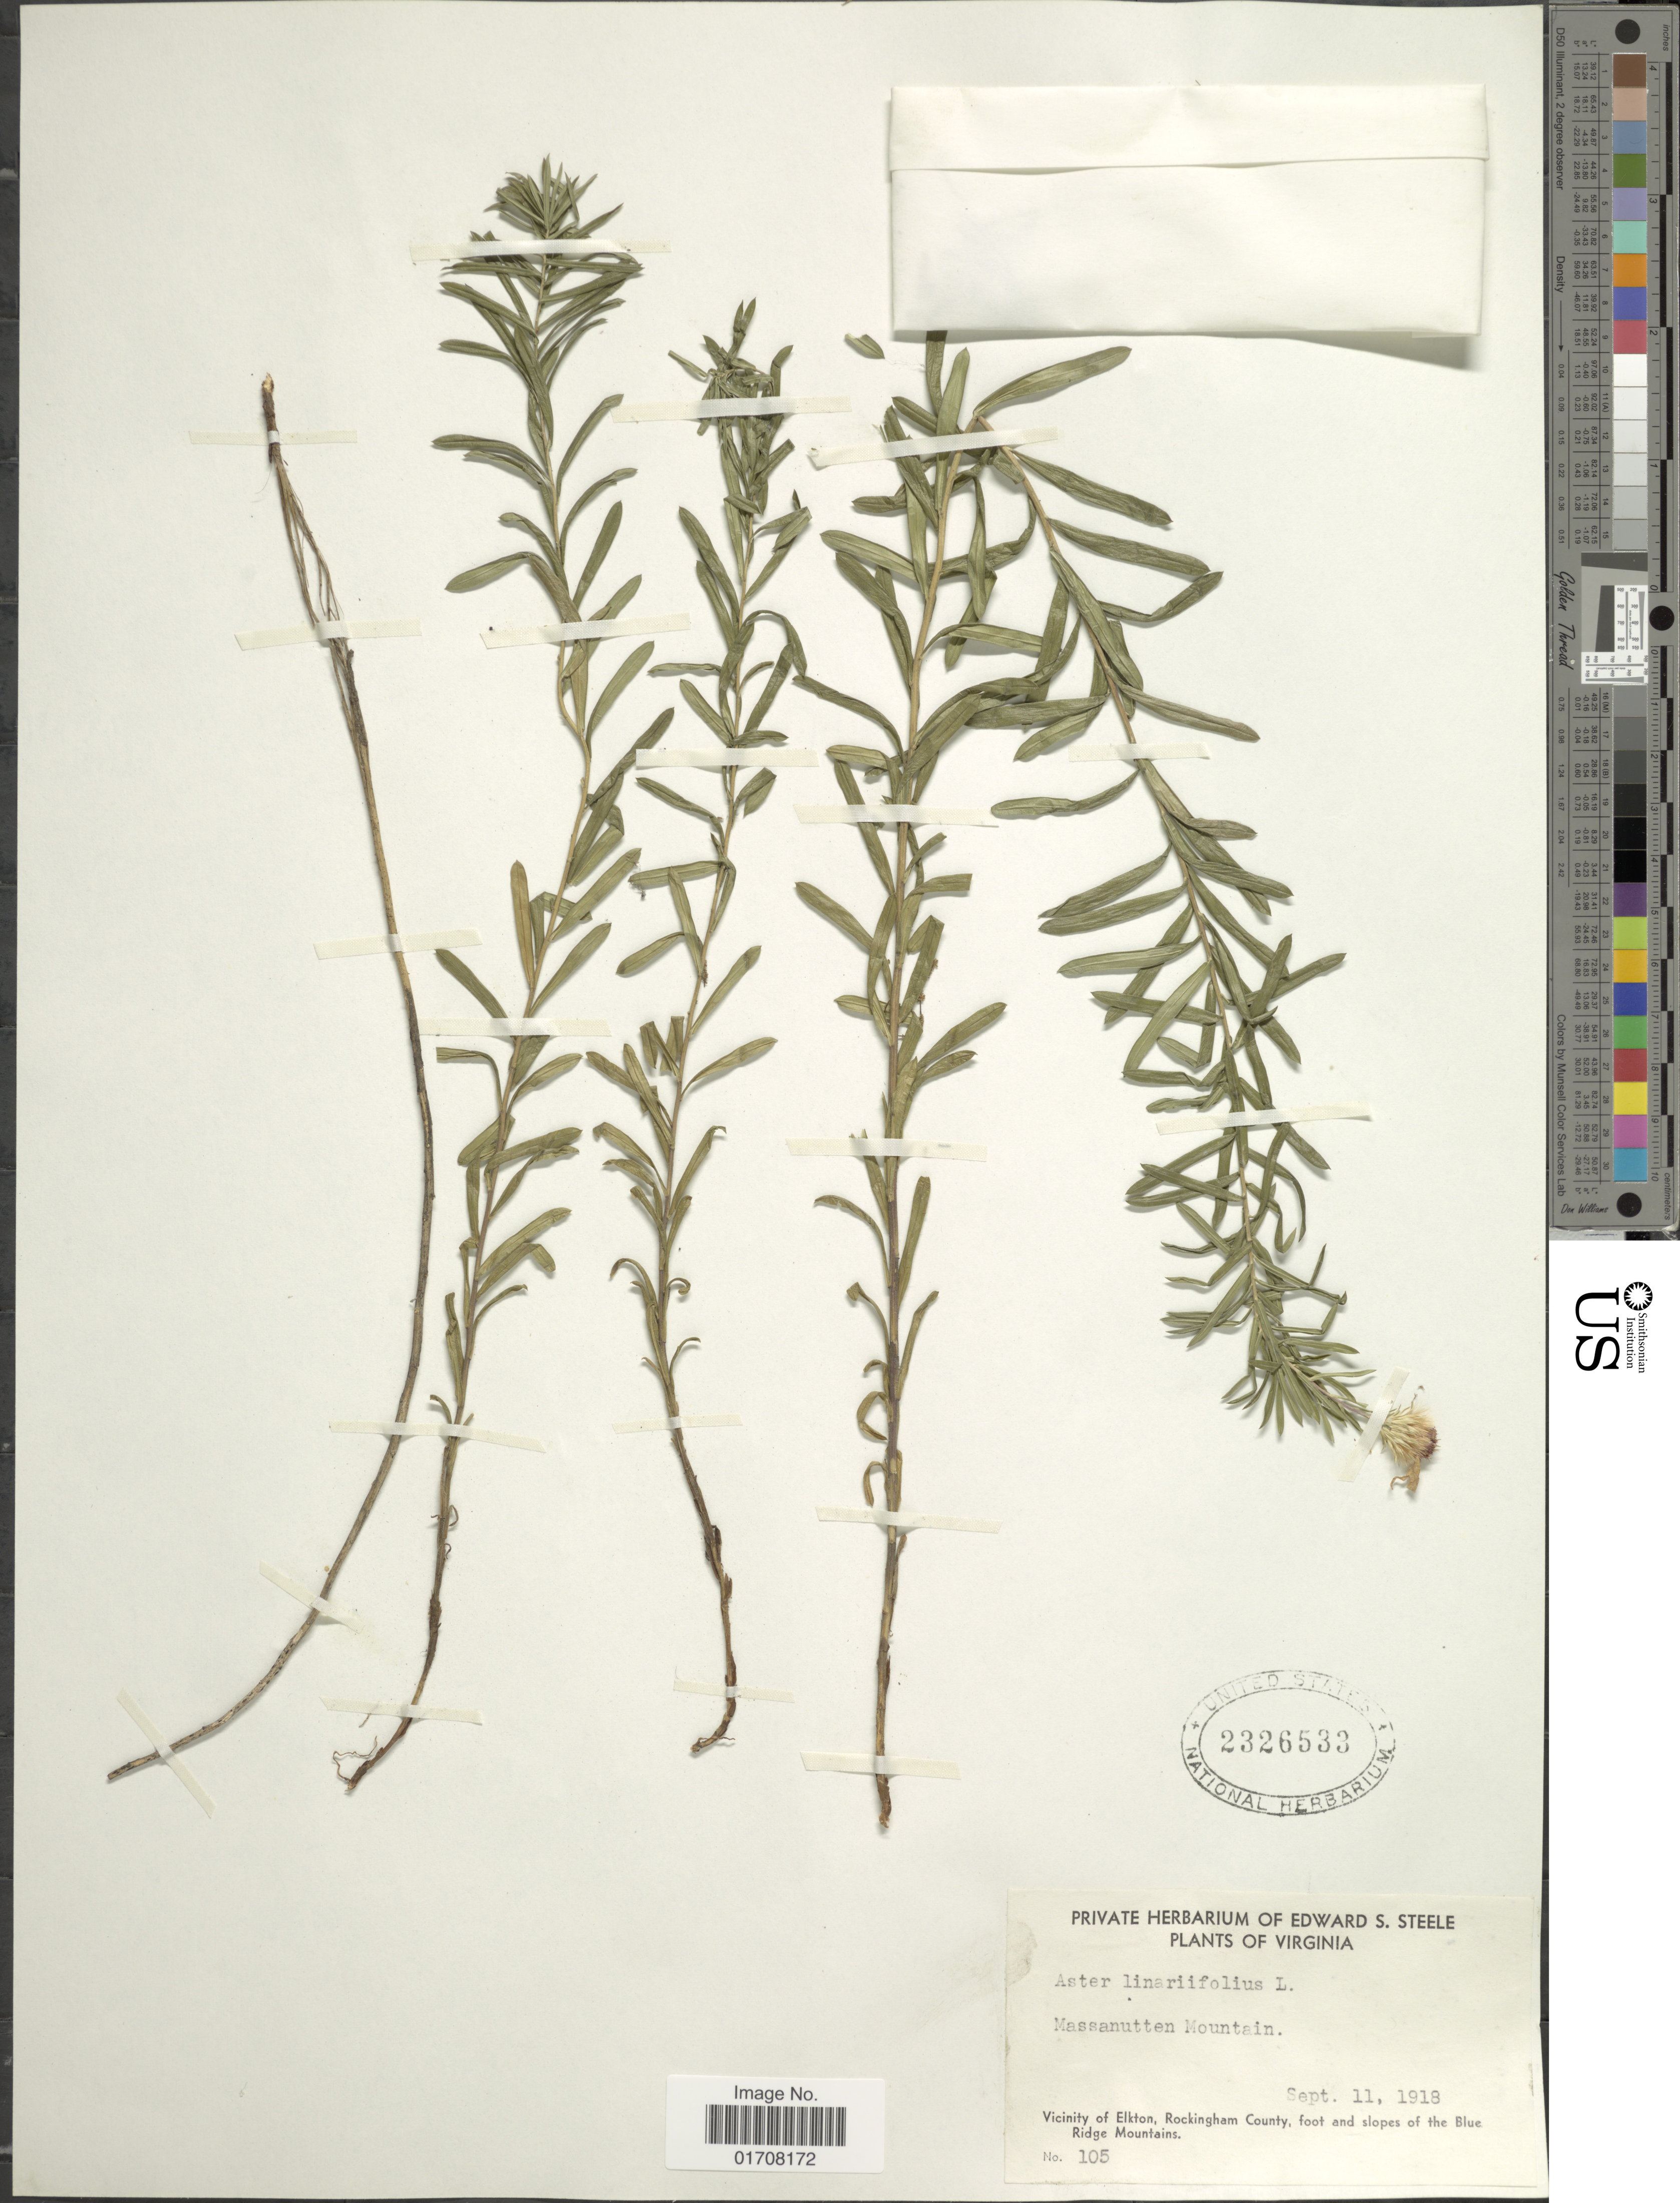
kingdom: Plantae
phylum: Tracheophyta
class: Magnoliopsida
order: Asterales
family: Asteraceae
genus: Ionactis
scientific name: Ionactis linariifolia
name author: (L.) Greene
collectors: ex herb. Edward S. Steele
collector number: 105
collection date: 1918-09-11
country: United States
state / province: Virginia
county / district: Rockingham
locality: Massanutten Mountain, Vicinity of Elkton, Rockingham County, foot and slopes of the Blue Ridge Mountains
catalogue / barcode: US 2326533